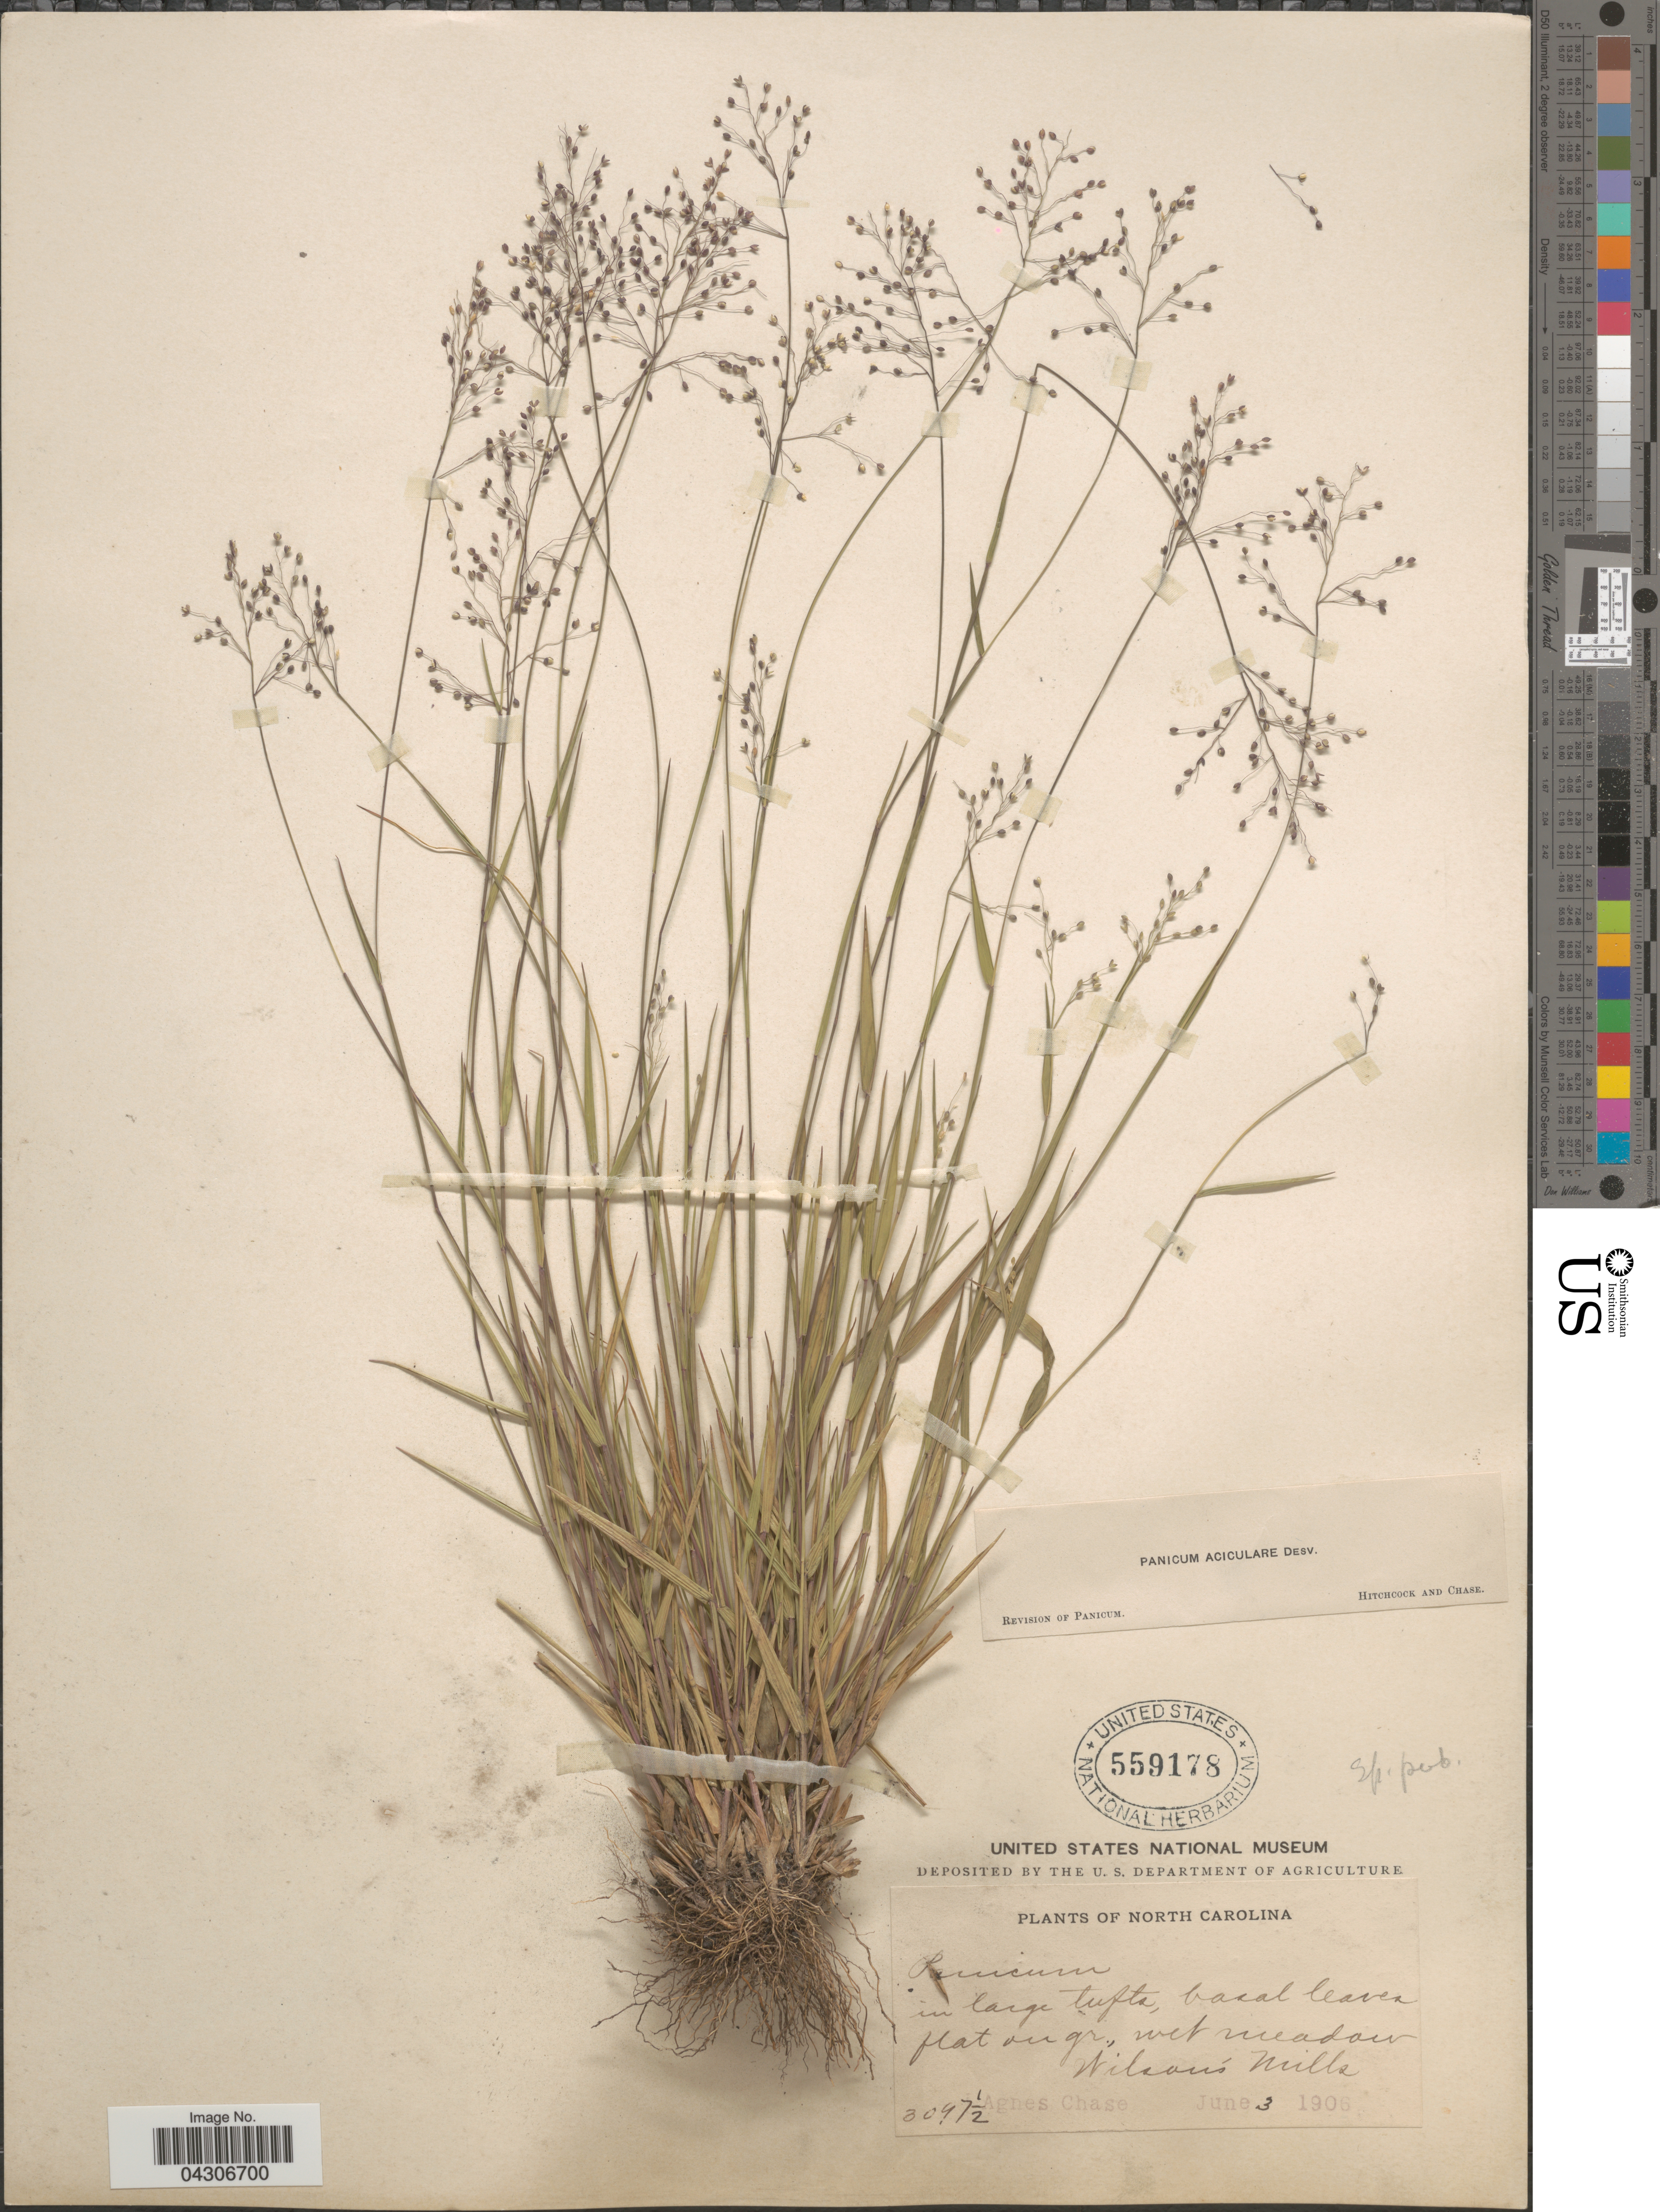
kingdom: Plantae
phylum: Tracheophyta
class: Liliopsida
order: Poales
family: Poaceae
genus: Dichanthelium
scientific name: Dichanthelium aciculare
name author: (Desv. ex Poir.) Gould & C.A. Clark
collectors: A. Chase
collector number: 3097 1/2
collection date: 1906-06-03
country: United States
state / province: North Carolina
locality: Wilson's Mills.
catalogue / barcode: US 559178